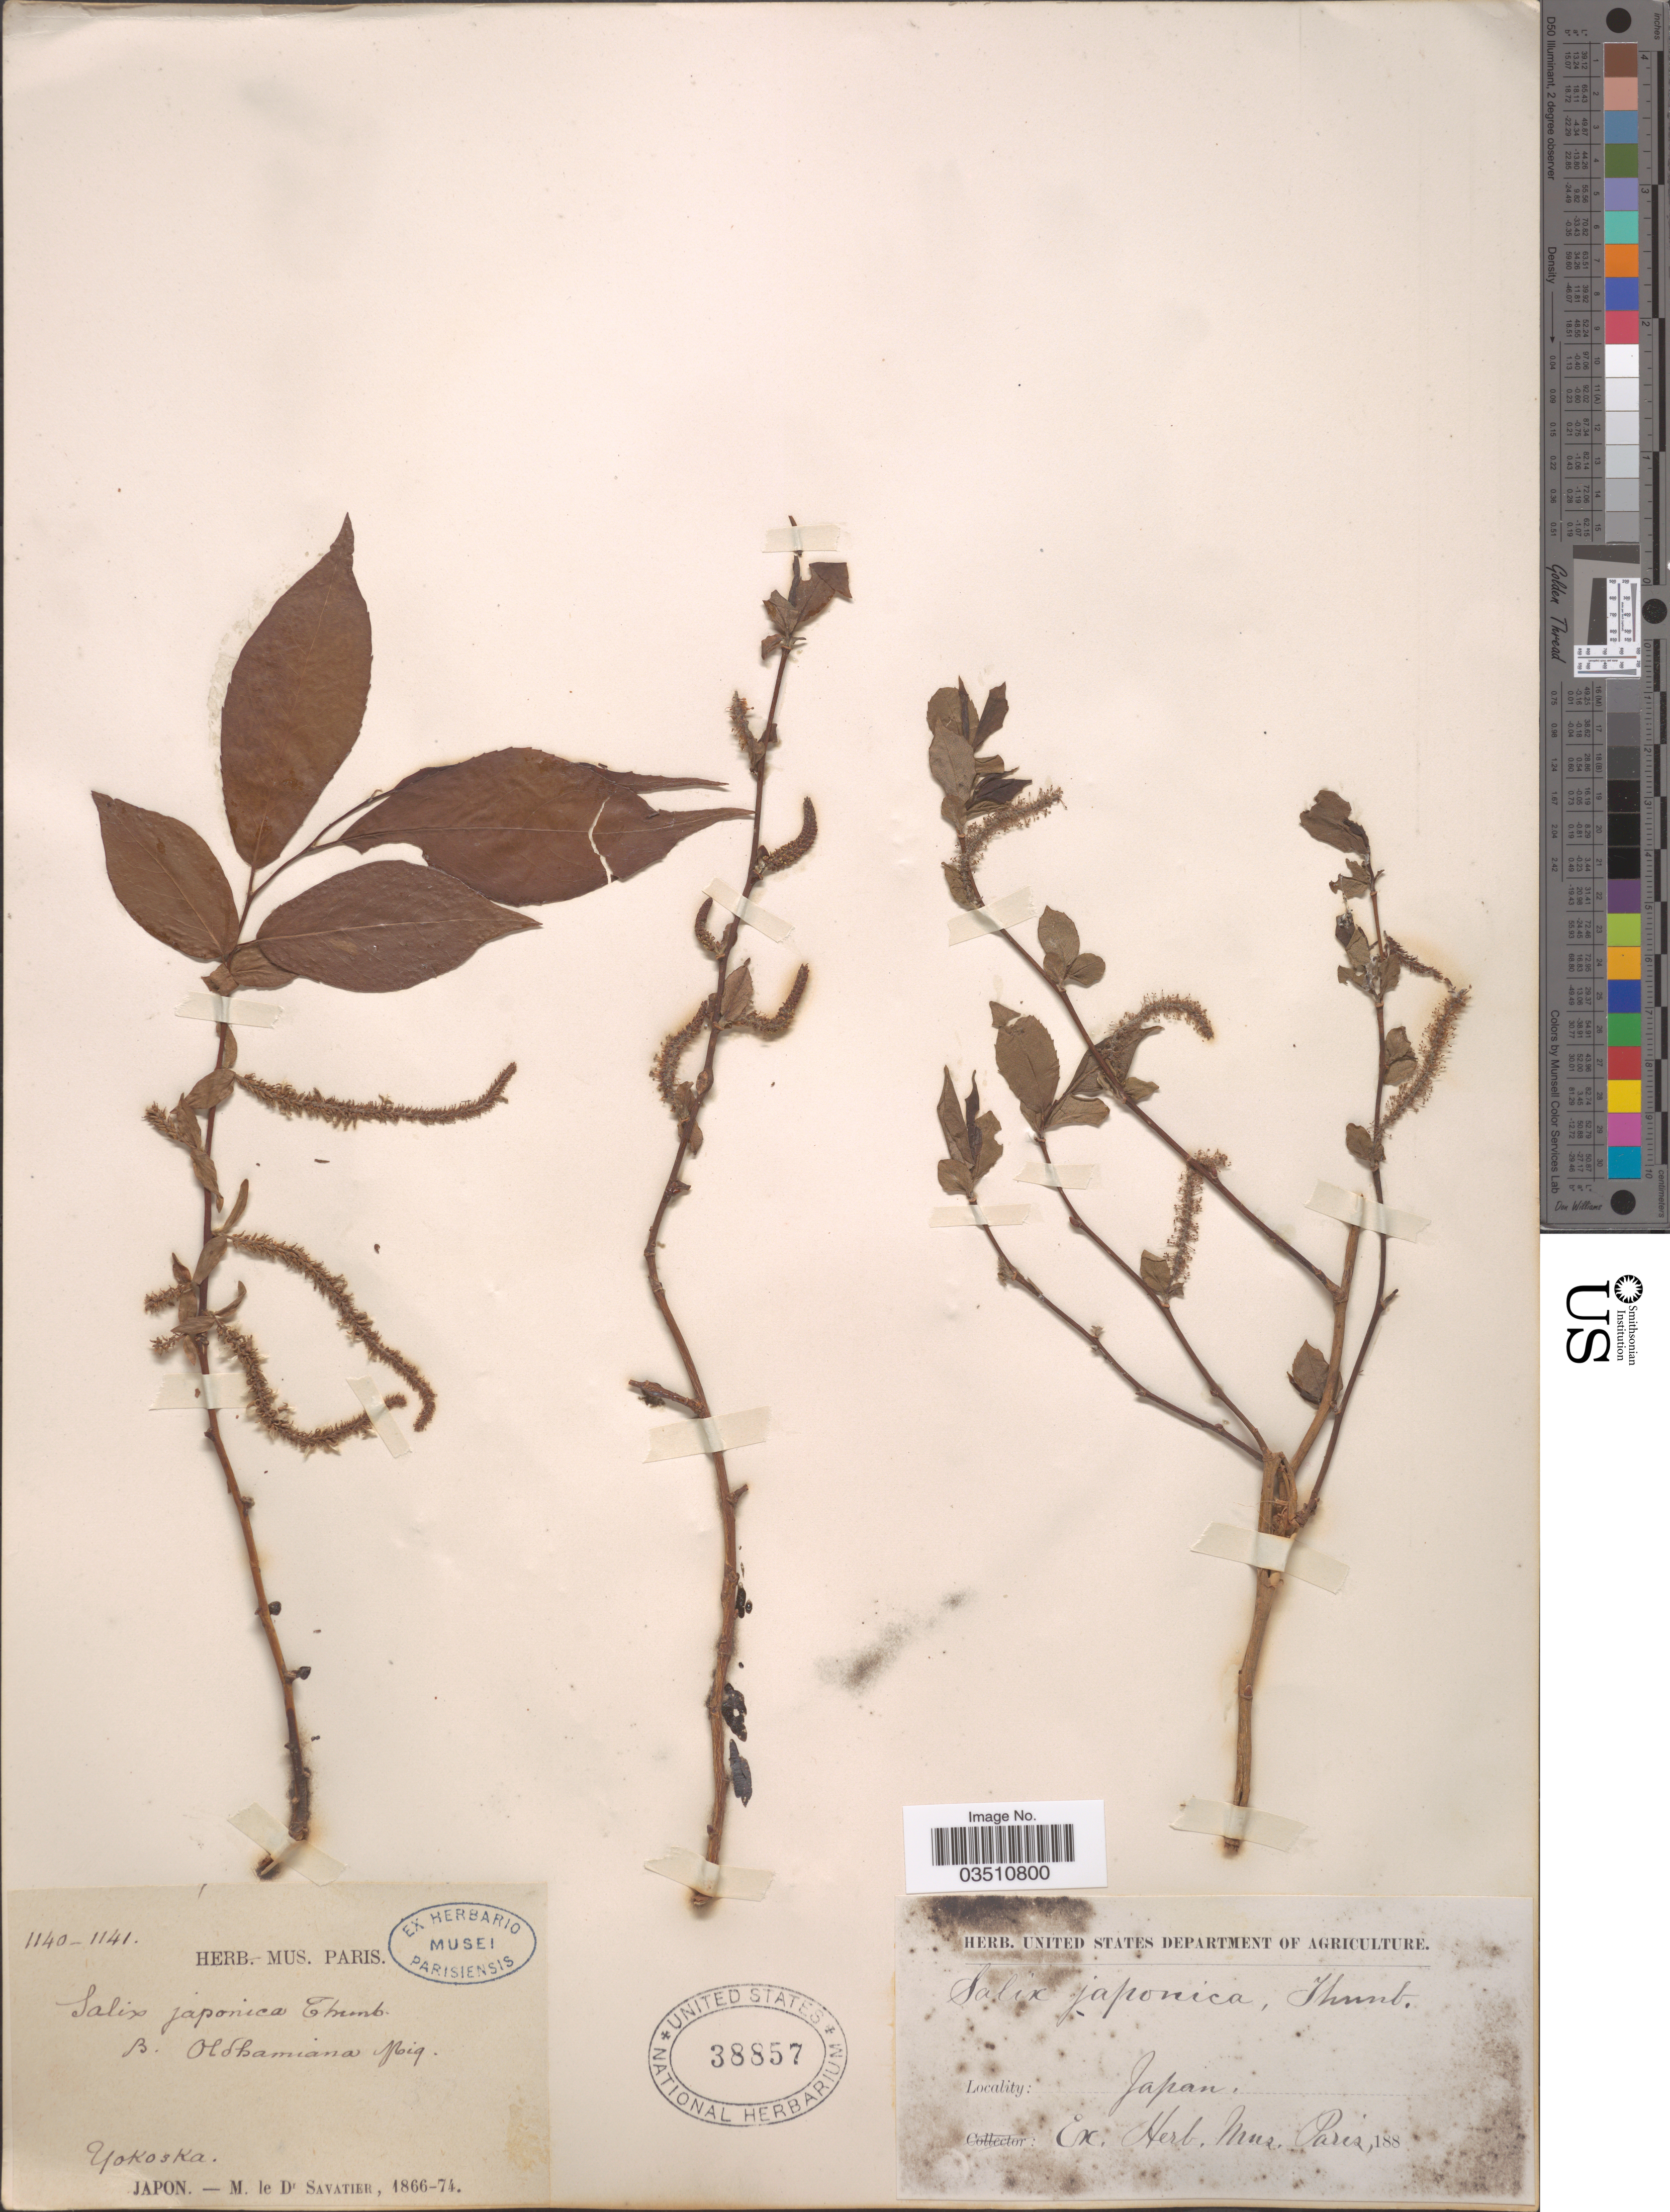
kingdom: Plantae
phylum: Tracheophyta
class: Magnoliopsida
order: Malpighiales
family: Salicaceae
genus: Salix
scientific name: Salix japonica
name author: Thunb.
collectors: M. Savatier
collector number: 1140-1141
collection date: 1866/1874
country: Japan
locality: Yokoska.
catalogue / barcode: US 38857